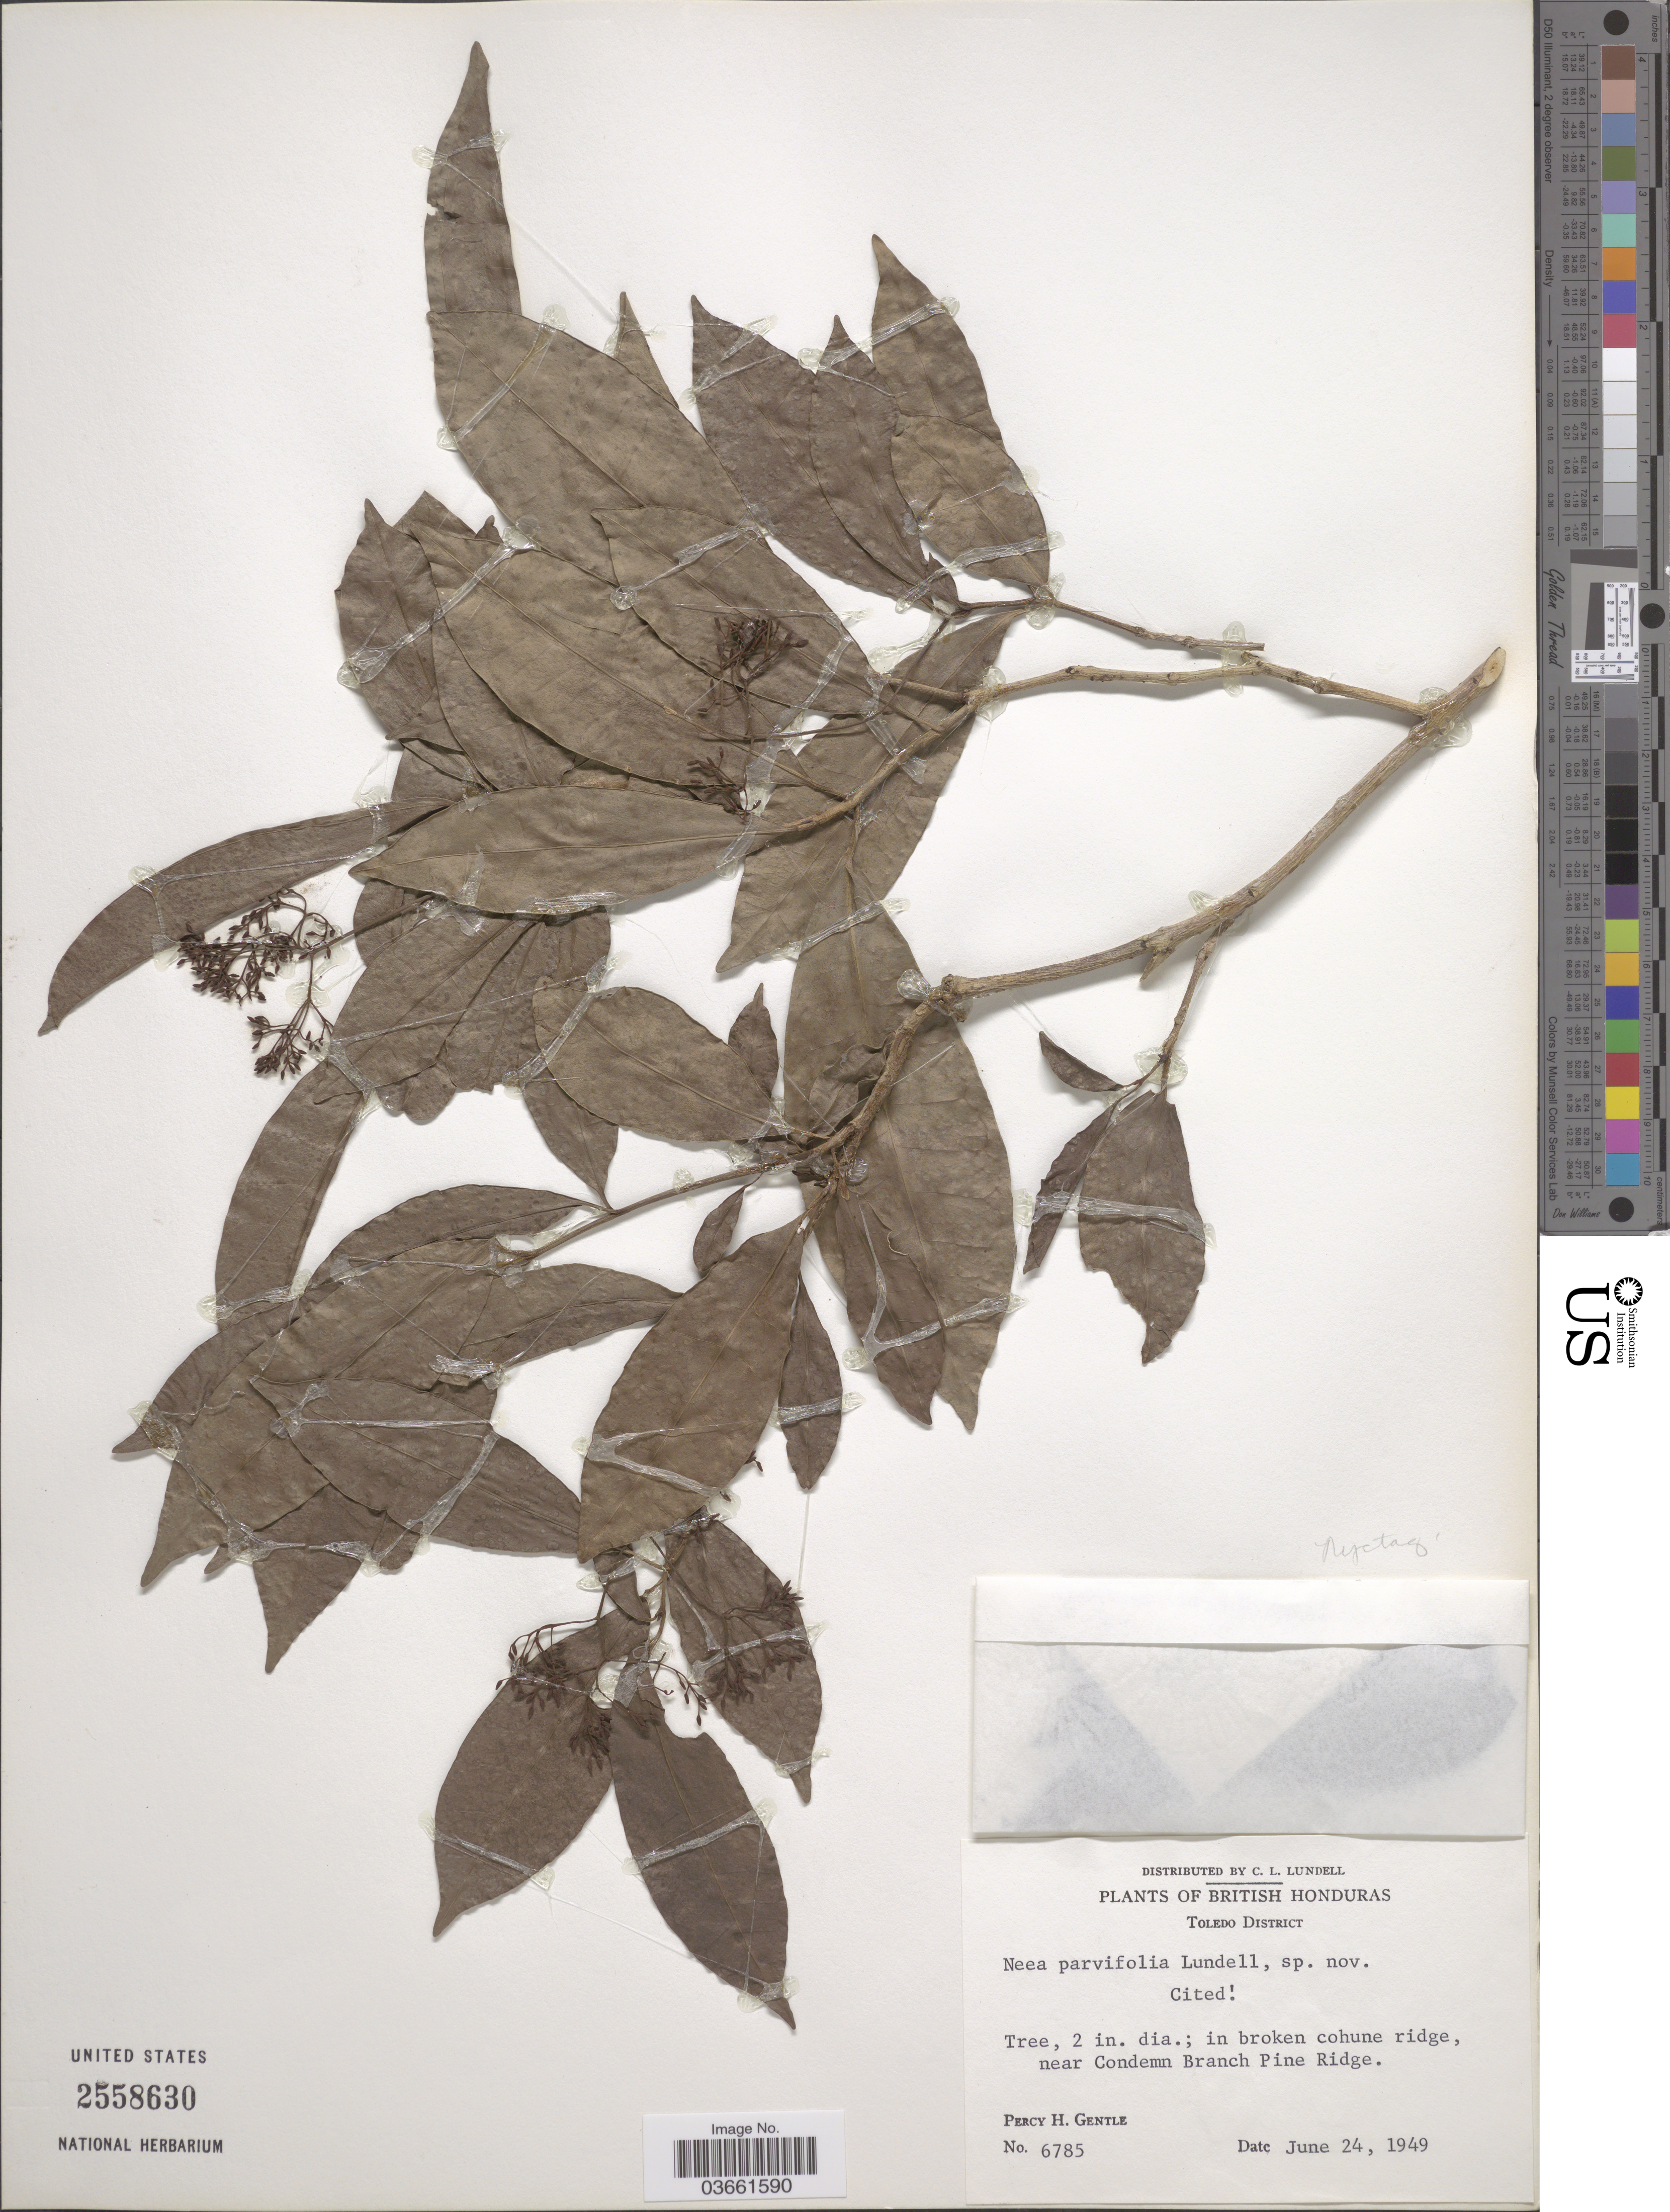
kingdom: Plantae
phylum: Tracheophyta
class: Magnoliopsida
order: Caryophyllales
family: Nyctaginaceae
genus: Neea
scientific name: Neea parvifolia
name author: Poepp. & Endl.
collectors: P. H. Gentle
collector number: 6785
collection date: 1949-06-24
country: Belize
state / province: Toledo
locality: British Honduras, Toledo District. In broken cohune ridge, near Condemn Branch Pine Ridge.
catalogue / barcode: US 2558630